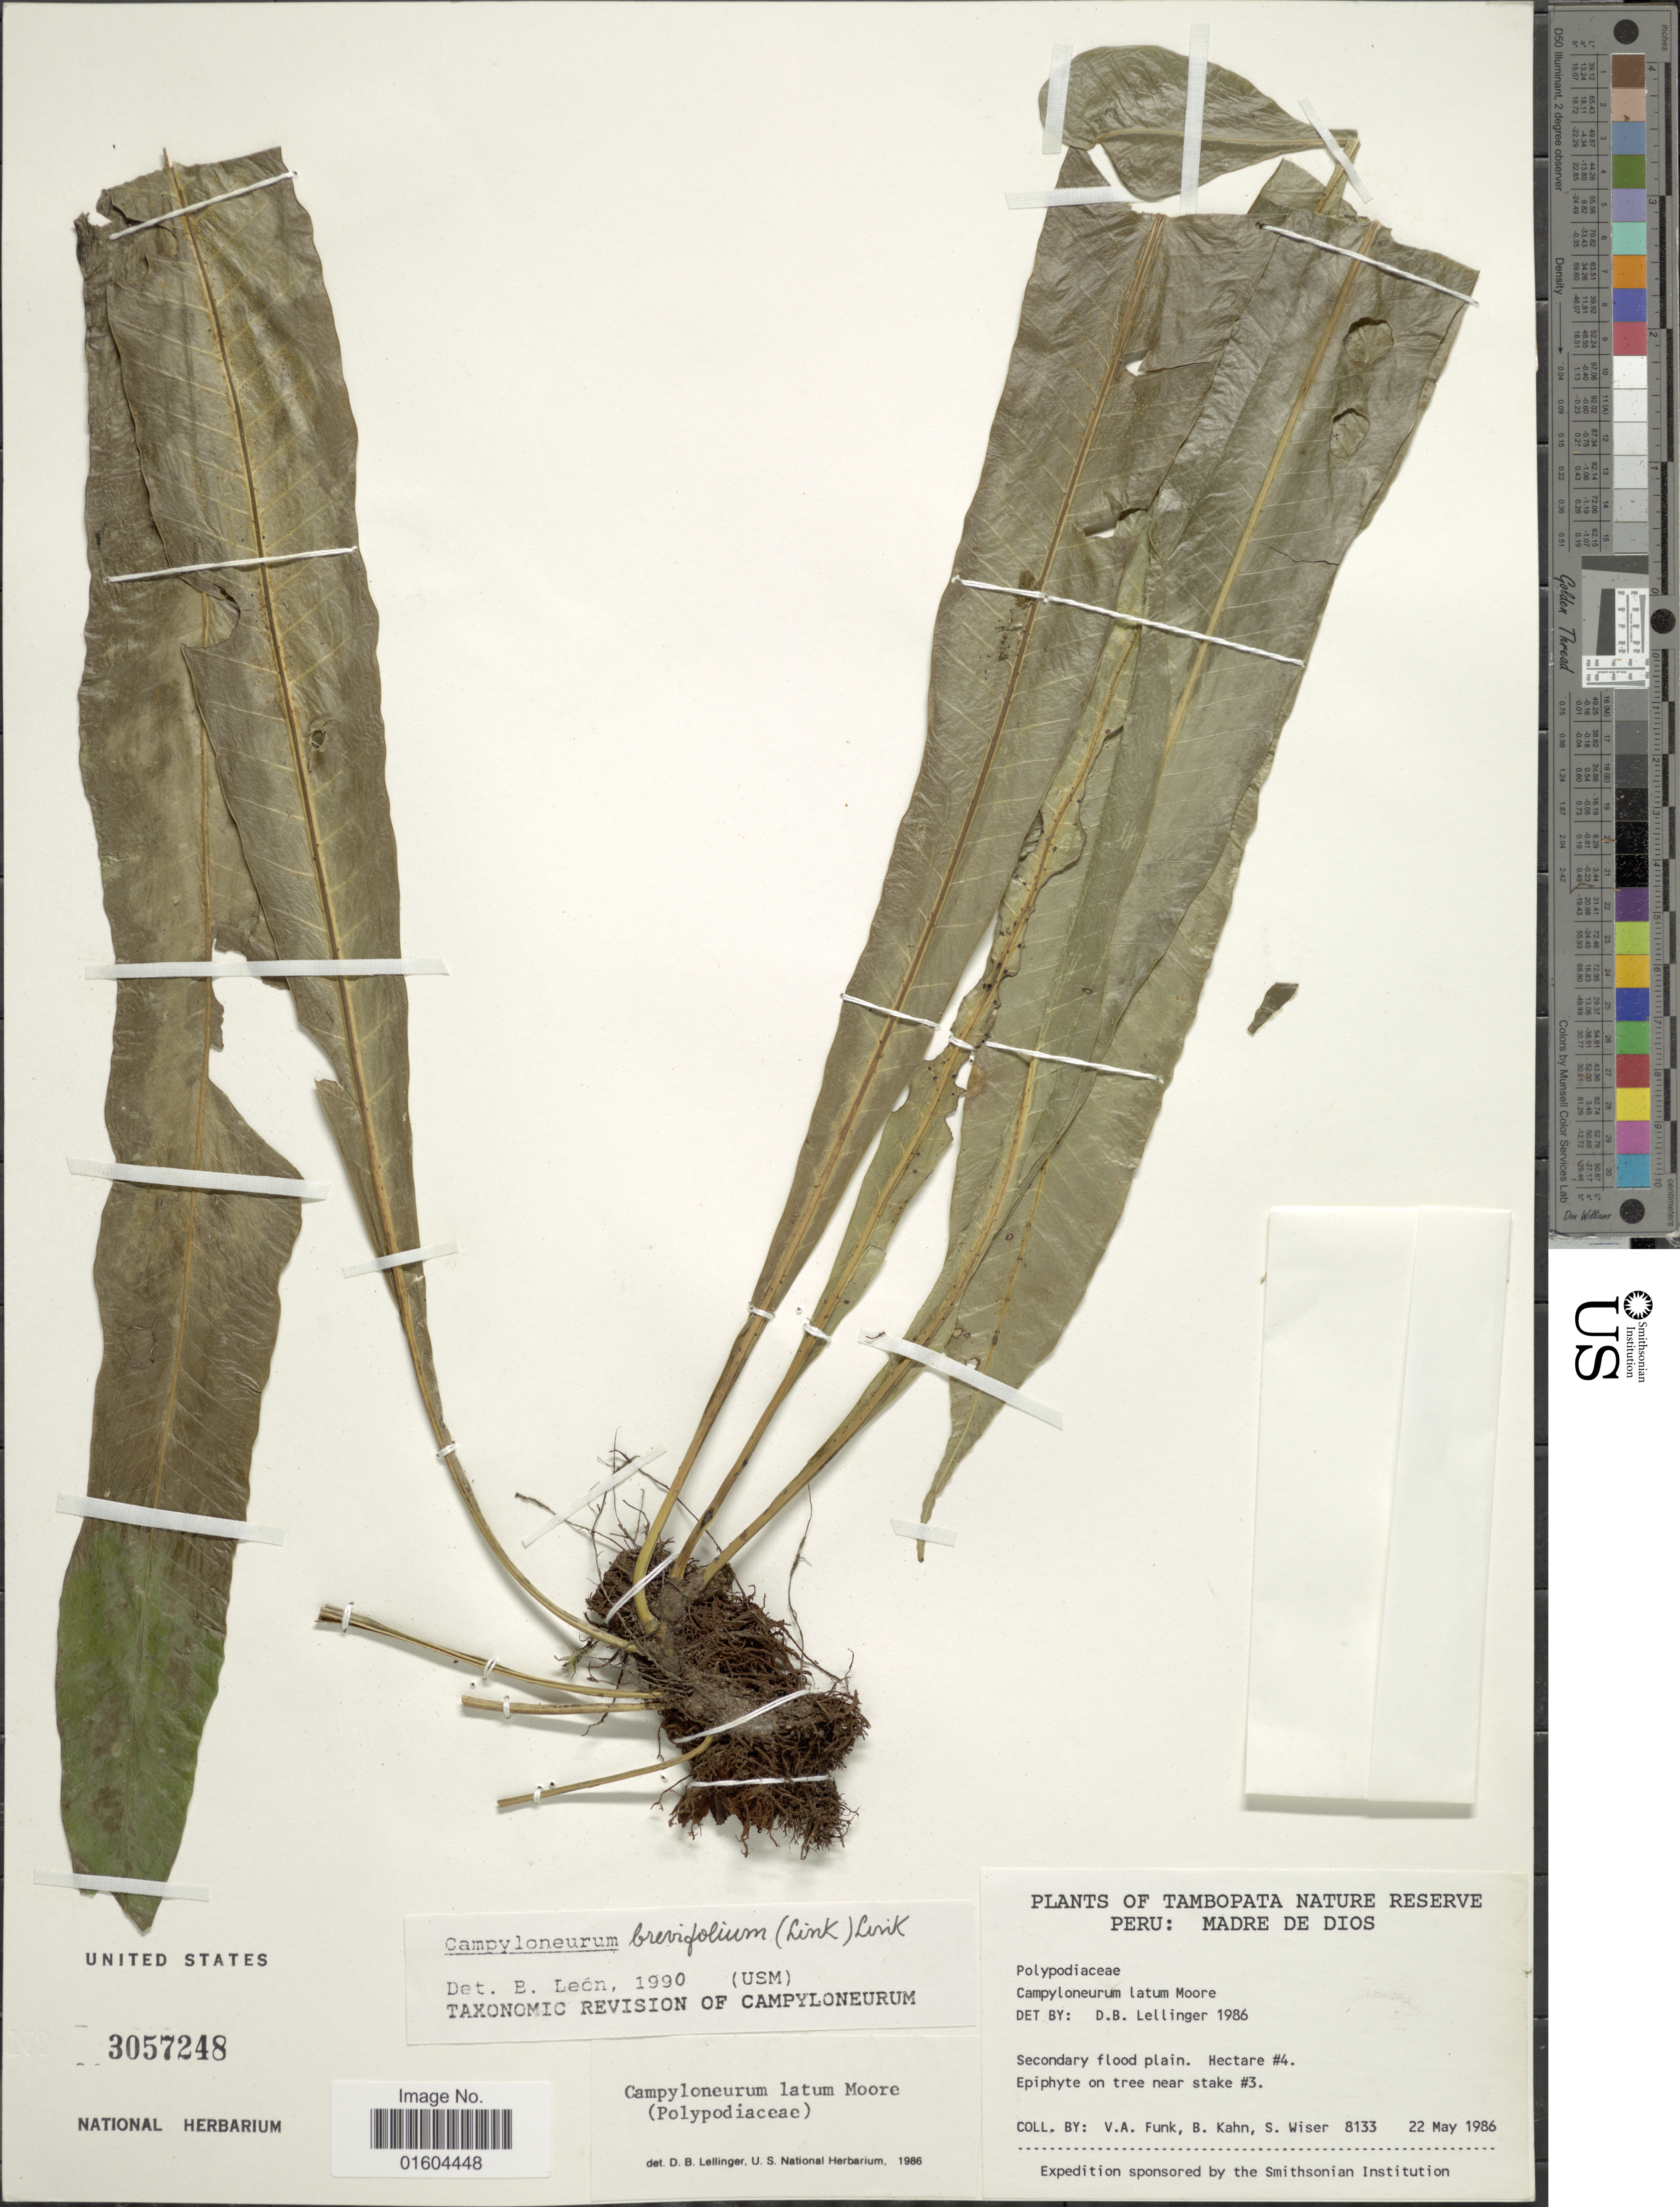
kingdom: Plantae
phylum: Tracheophyta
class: Polypodiopsida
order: Polypodiales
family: Polypodiaceae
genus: Campyloneurum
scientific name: Campyloneurum latum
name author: T. Moore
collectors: V. Funk, B. Kahn & S. Wiser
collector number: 8133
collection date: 1986-05-22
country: Peru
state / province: Madre de Dios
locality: Tambopata Nature Reserve Peru: Madre de Dios.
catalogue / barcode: US 3057248